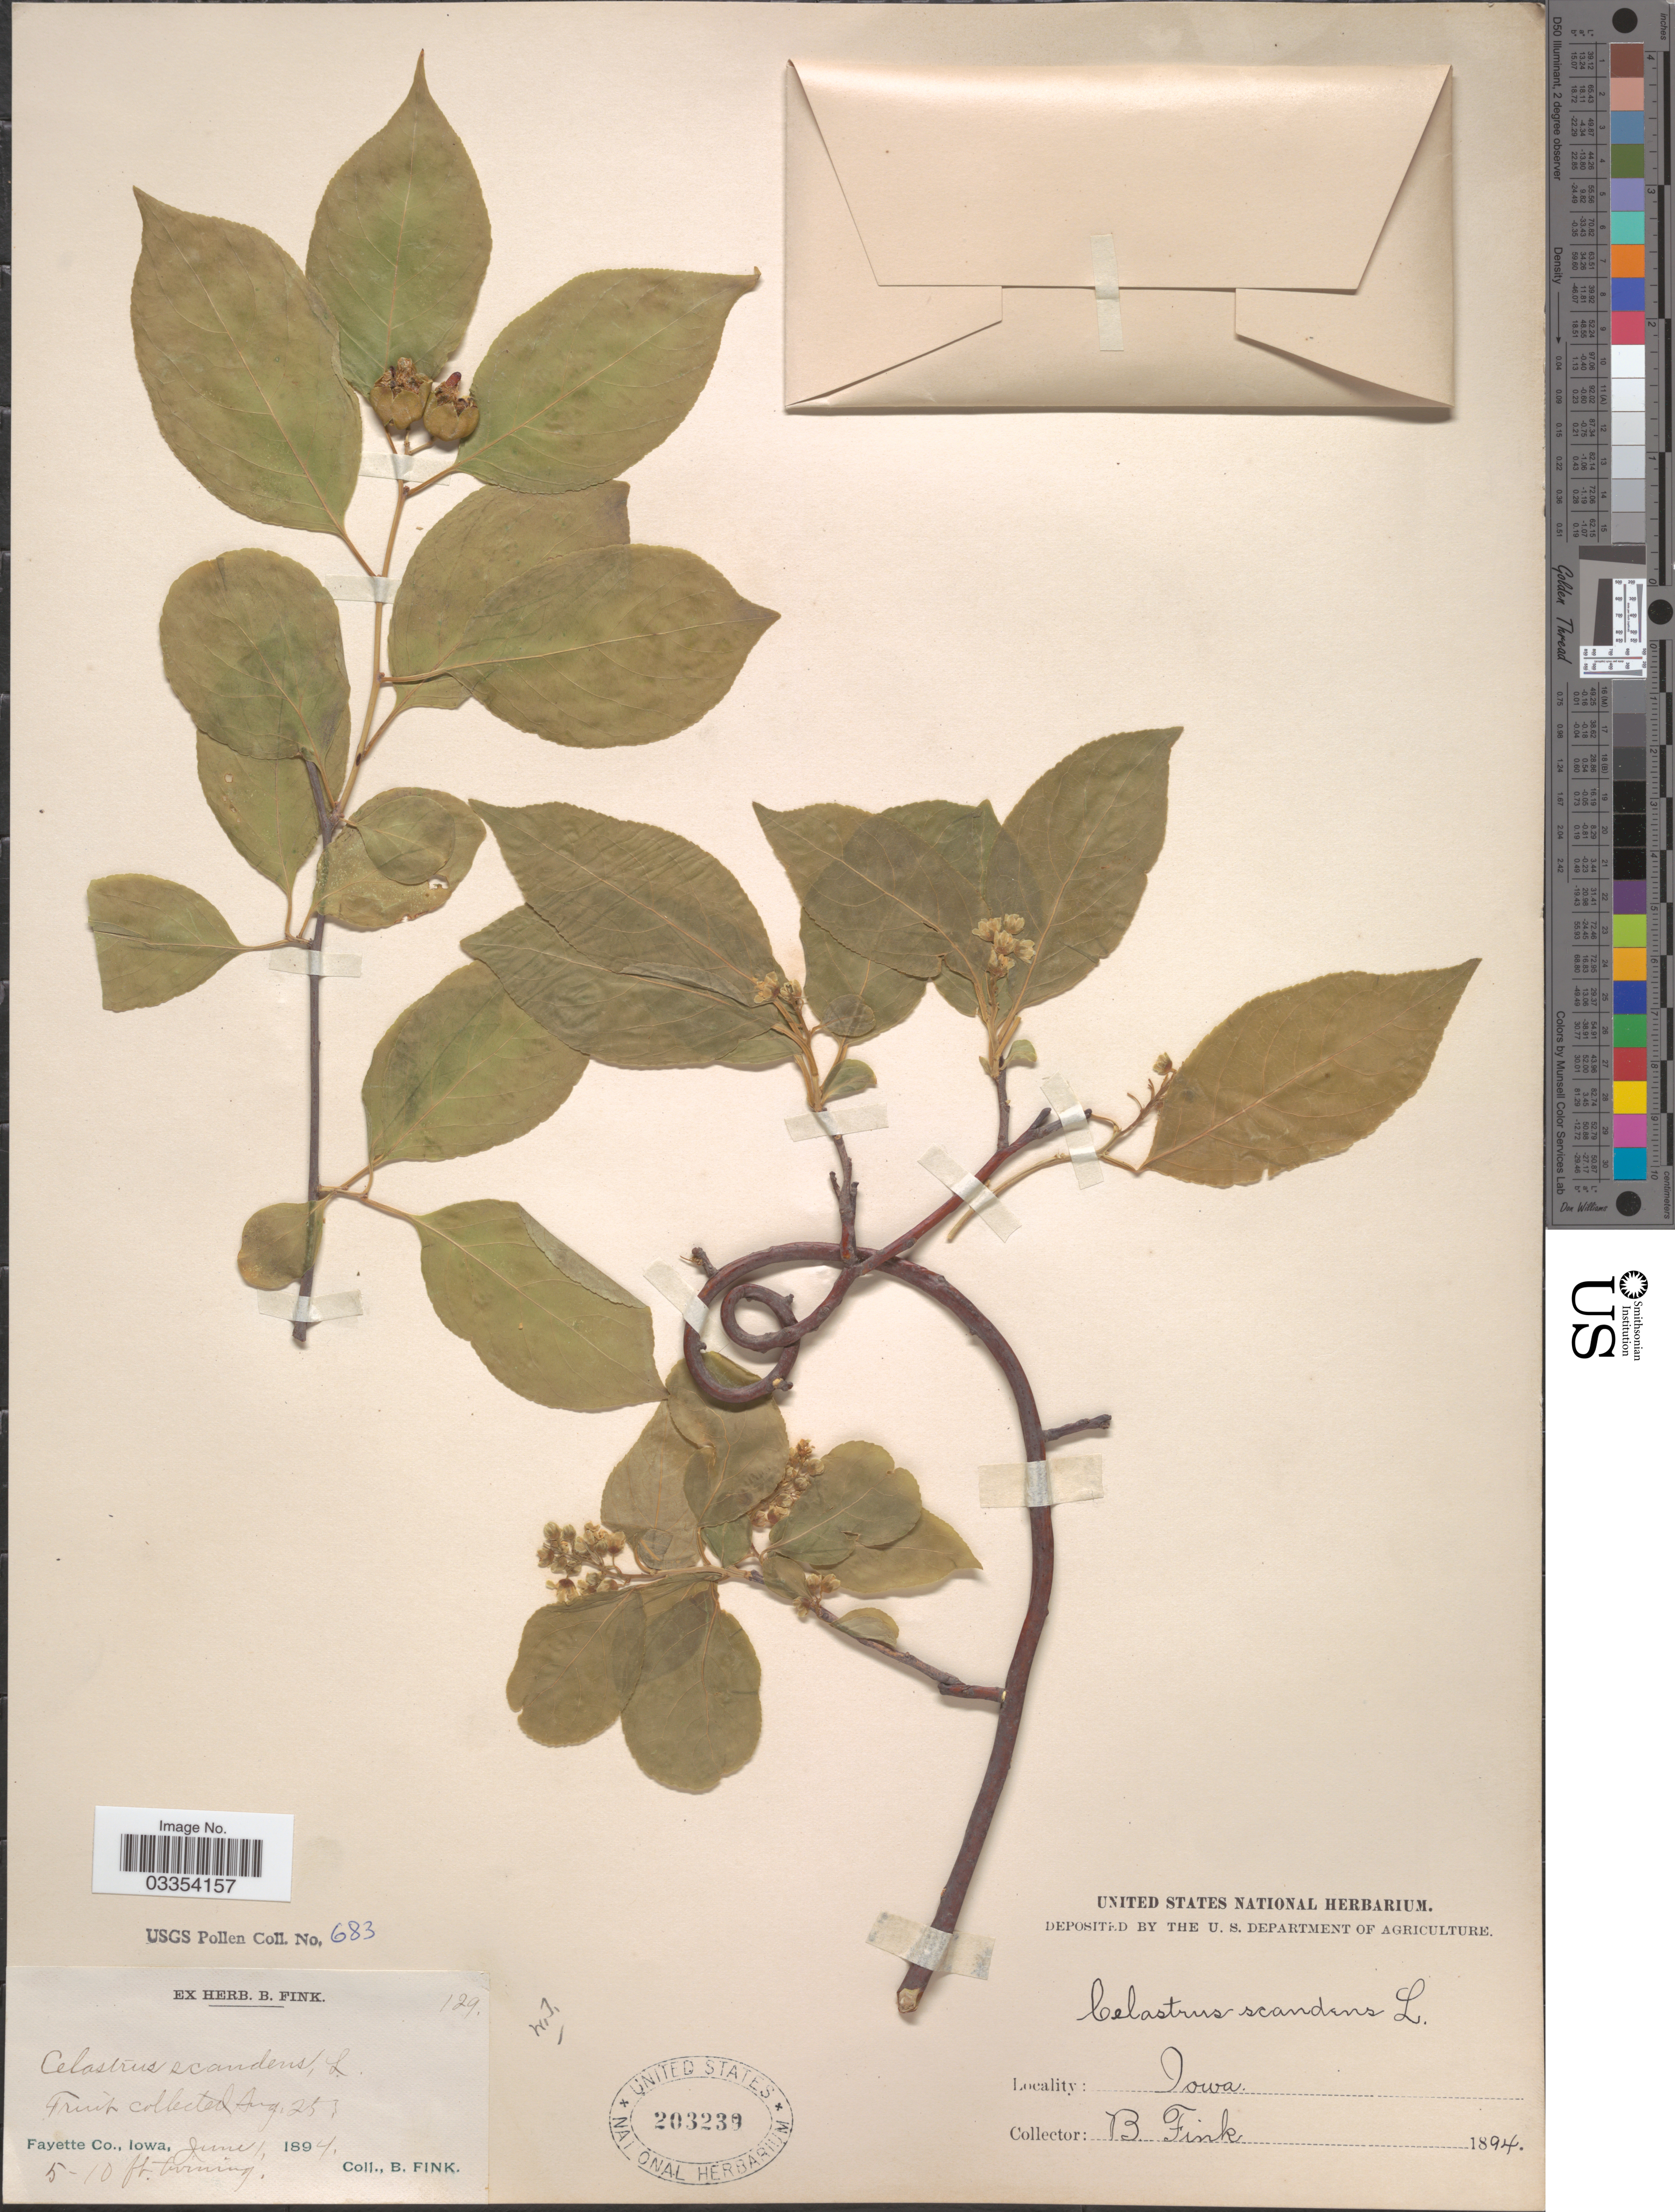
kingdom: Plantae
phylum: Tracheophyta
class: Magnoliopsida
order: Celastrales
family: Celastraceae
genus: Celastrus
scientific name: Celastrus scandens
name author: L.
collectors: B. Fink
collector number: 683 ?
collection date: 1894-06-01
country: United States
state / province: Iowa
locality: Fayette Co.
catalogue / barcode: US 203239